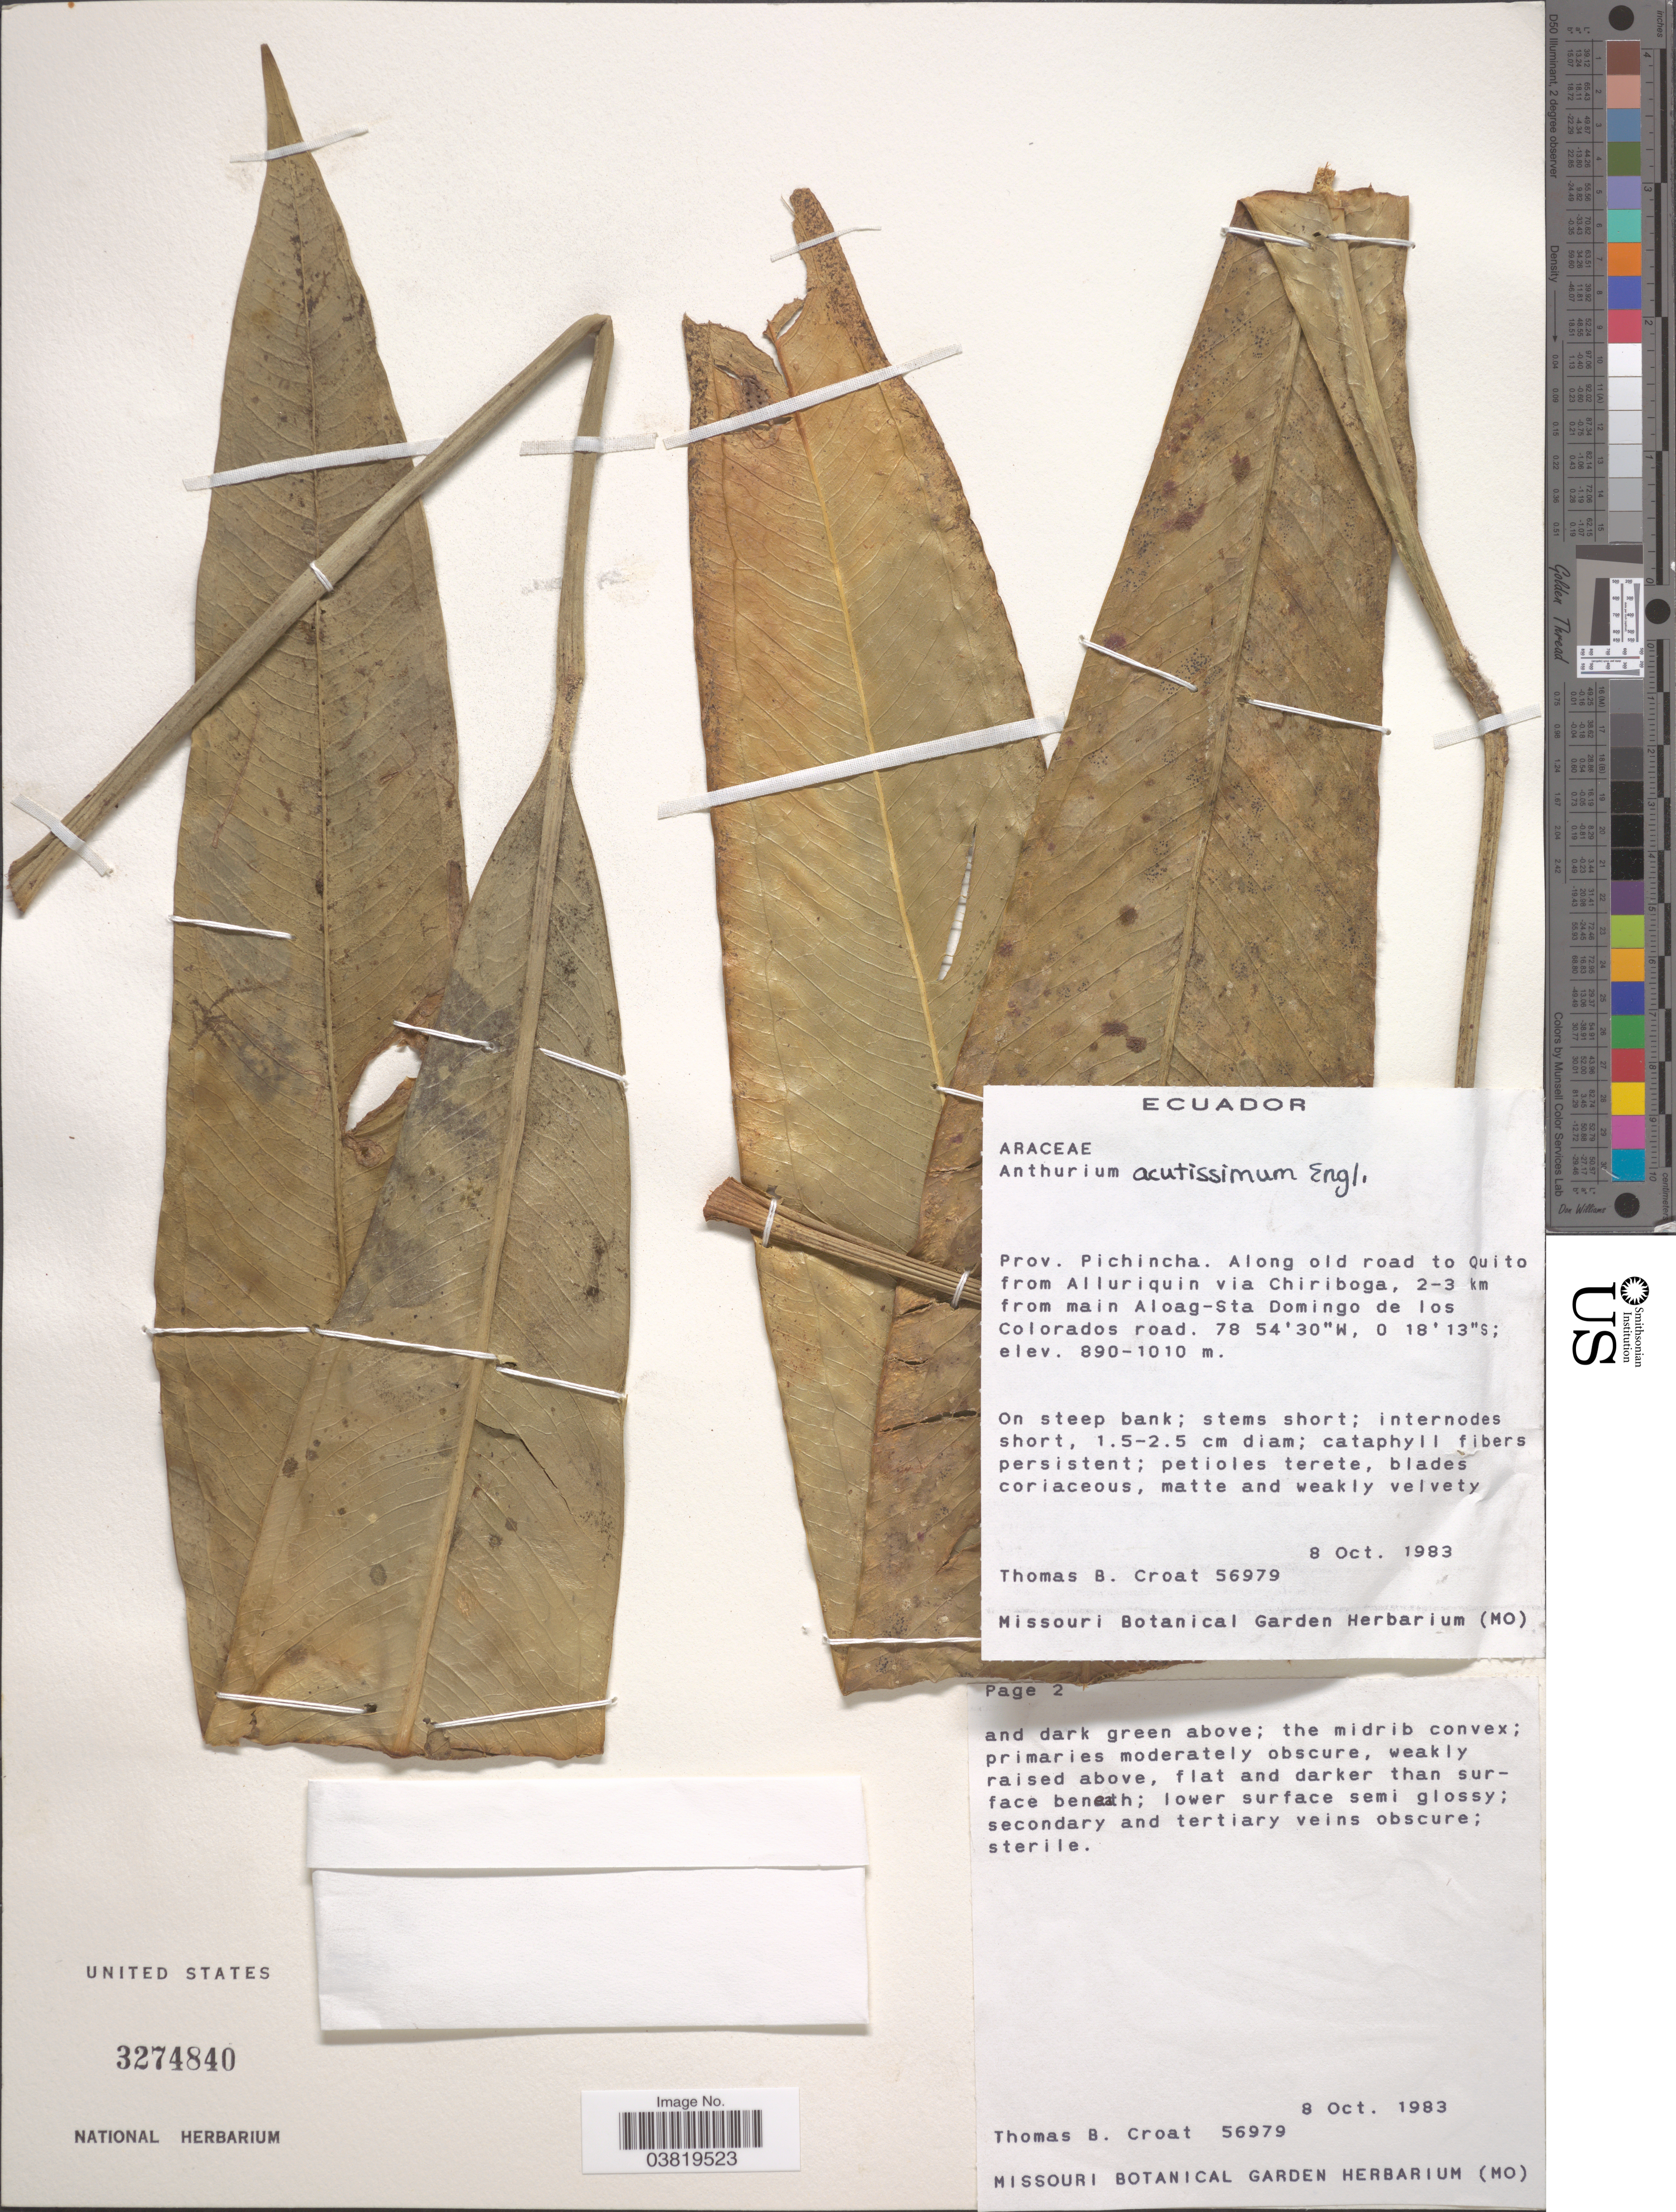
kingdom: Plantae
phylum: Tracheophyta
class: Liliopsida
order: Alismatales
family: Araceae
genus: Anthurium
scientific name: Anthurium acutissimum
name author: Engl.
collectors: T. B. Croat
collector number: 56979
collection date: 1983-10-08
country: Ecuador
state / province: Pichincha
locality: Along old road to Quito from Alluriquin via Chiriboga, 2-3 km from main Aloag-Sta Domingo de los Colorados road.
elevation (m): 890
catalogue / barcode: US 3274840